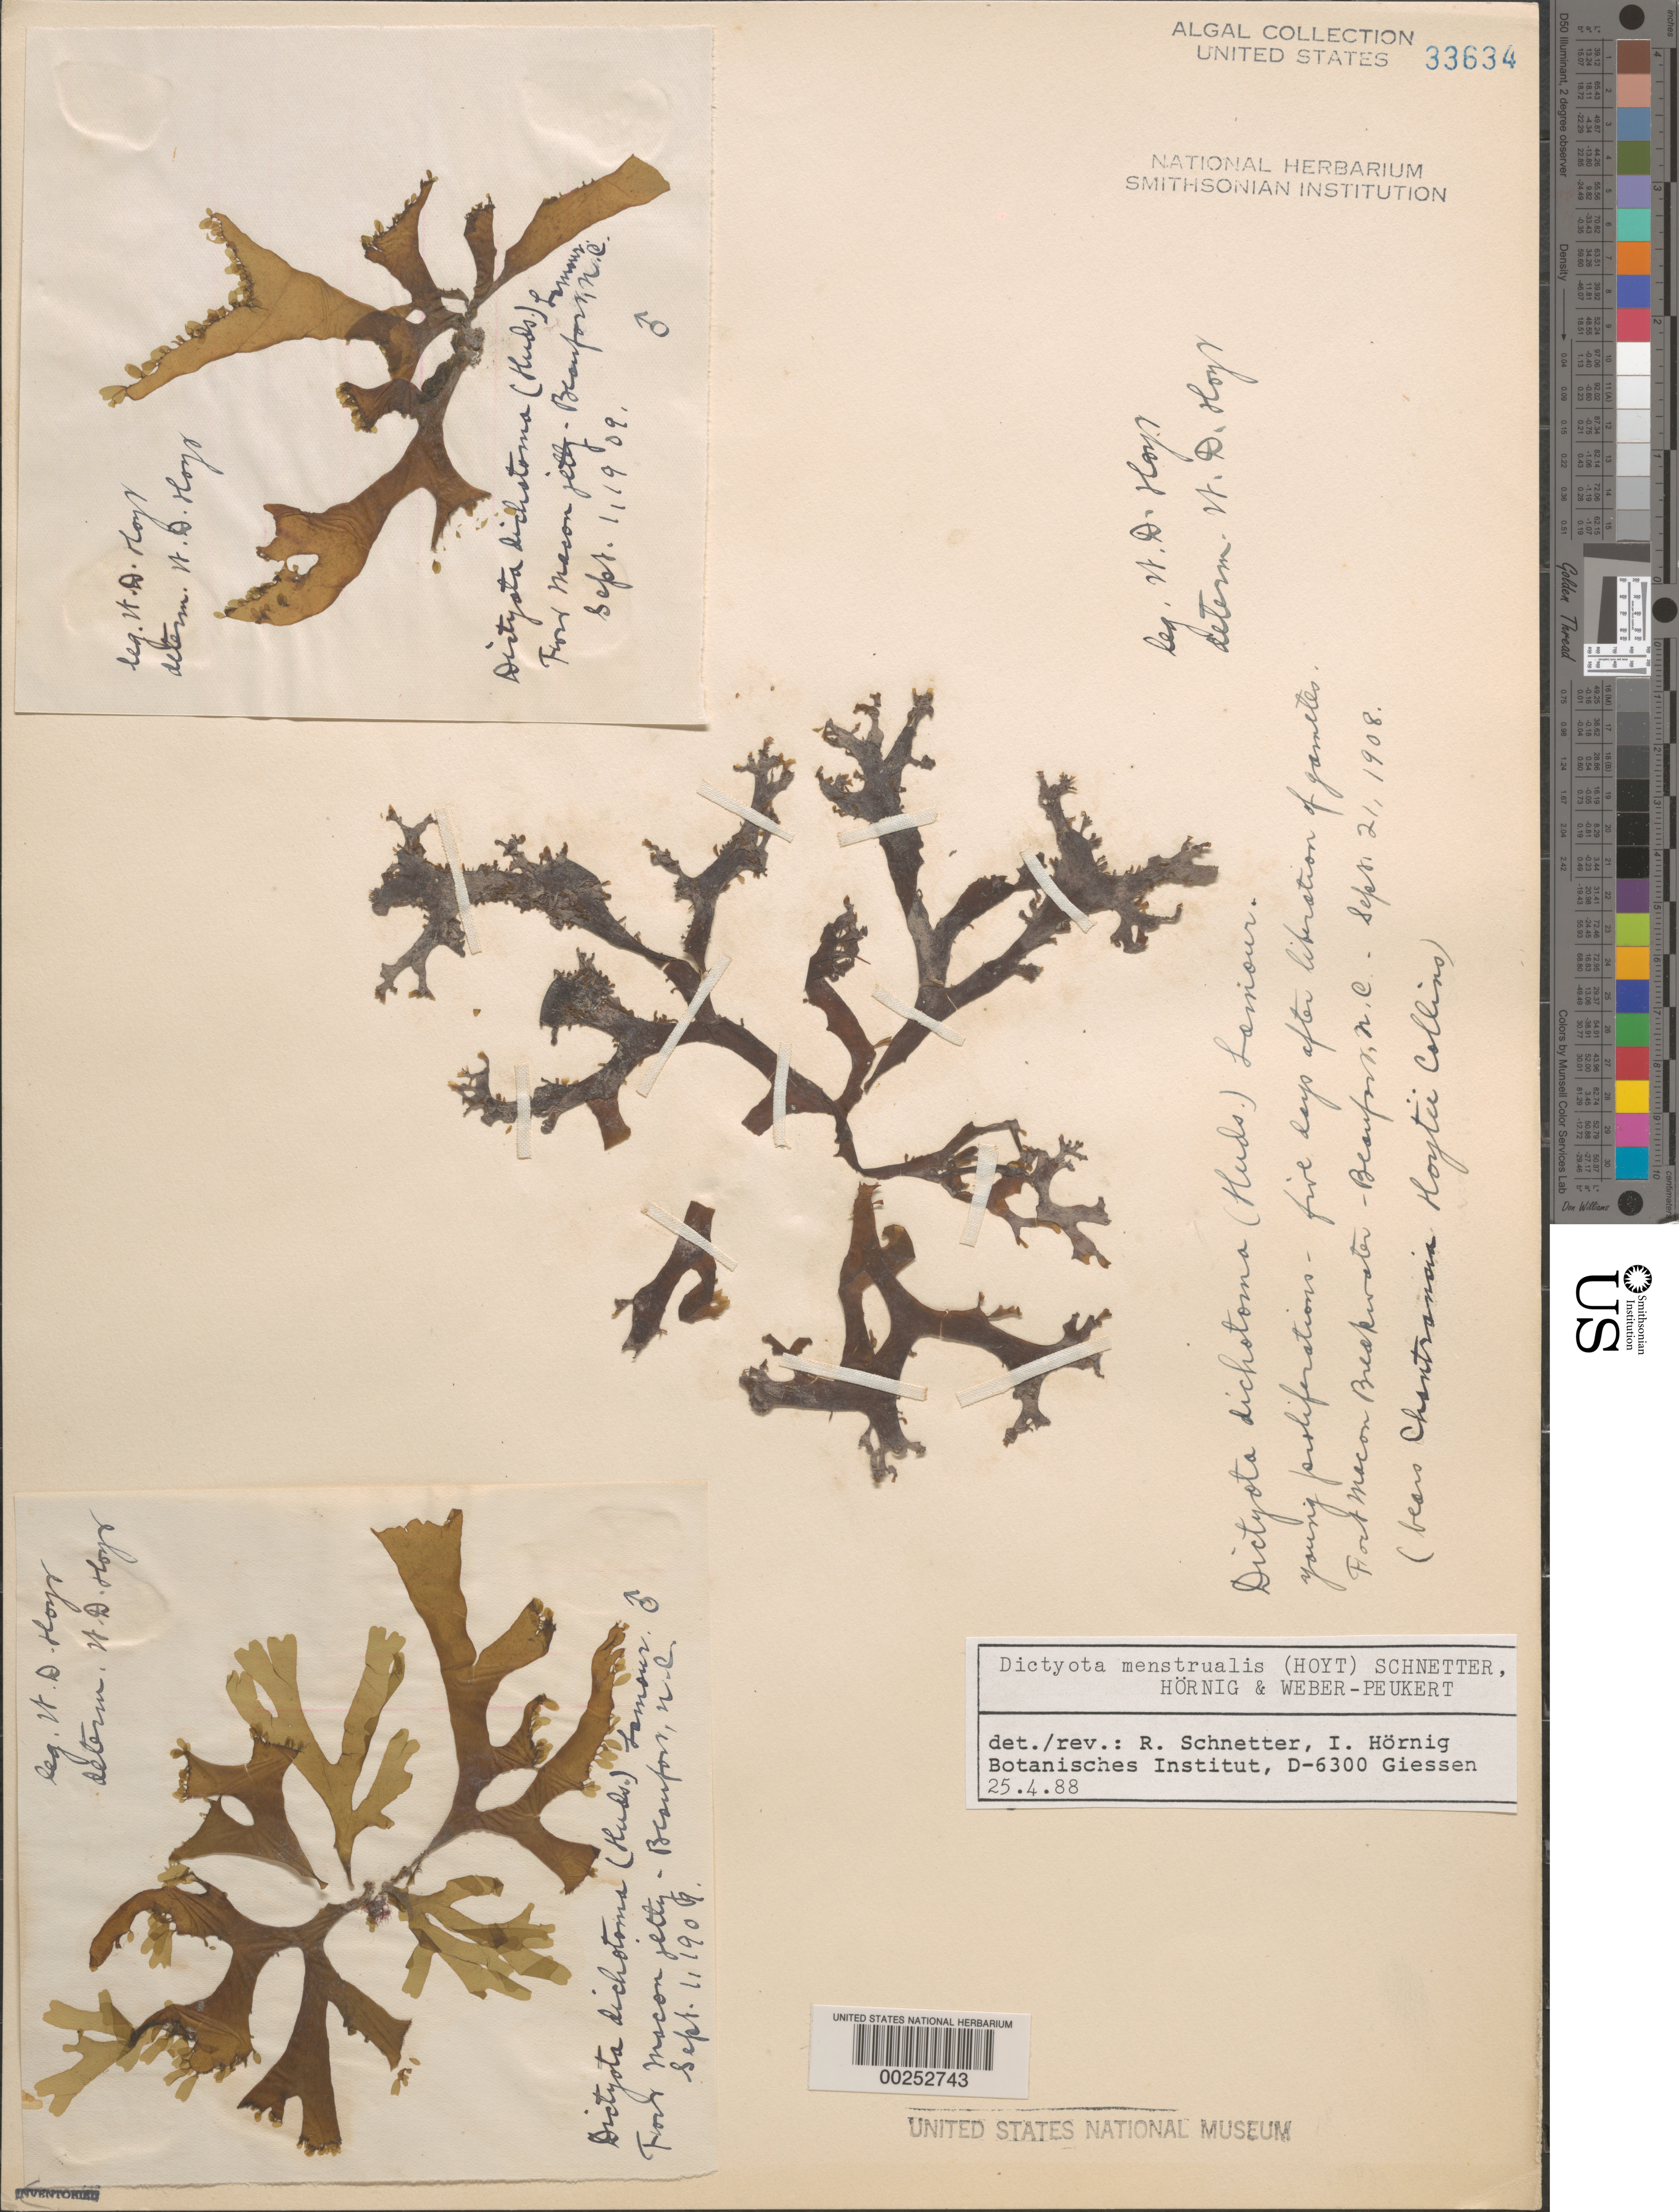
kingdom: Chromista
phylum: Ochrophyta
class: Phaeophyceae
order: Dictyotales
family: Dictyotaceae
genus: Dictyota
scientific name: Dictyota menstrualis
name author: (Hoyt) Schnetter et al.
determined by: Schnetter, R.; Hörnig, I.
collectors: W. D. Hoyt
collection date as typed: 01 Sep 1909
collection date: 1909-09-01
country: United States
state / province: North Carolina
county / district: Carteret County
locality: Beaufort, Fort Macon jetty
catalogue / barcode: US 33634